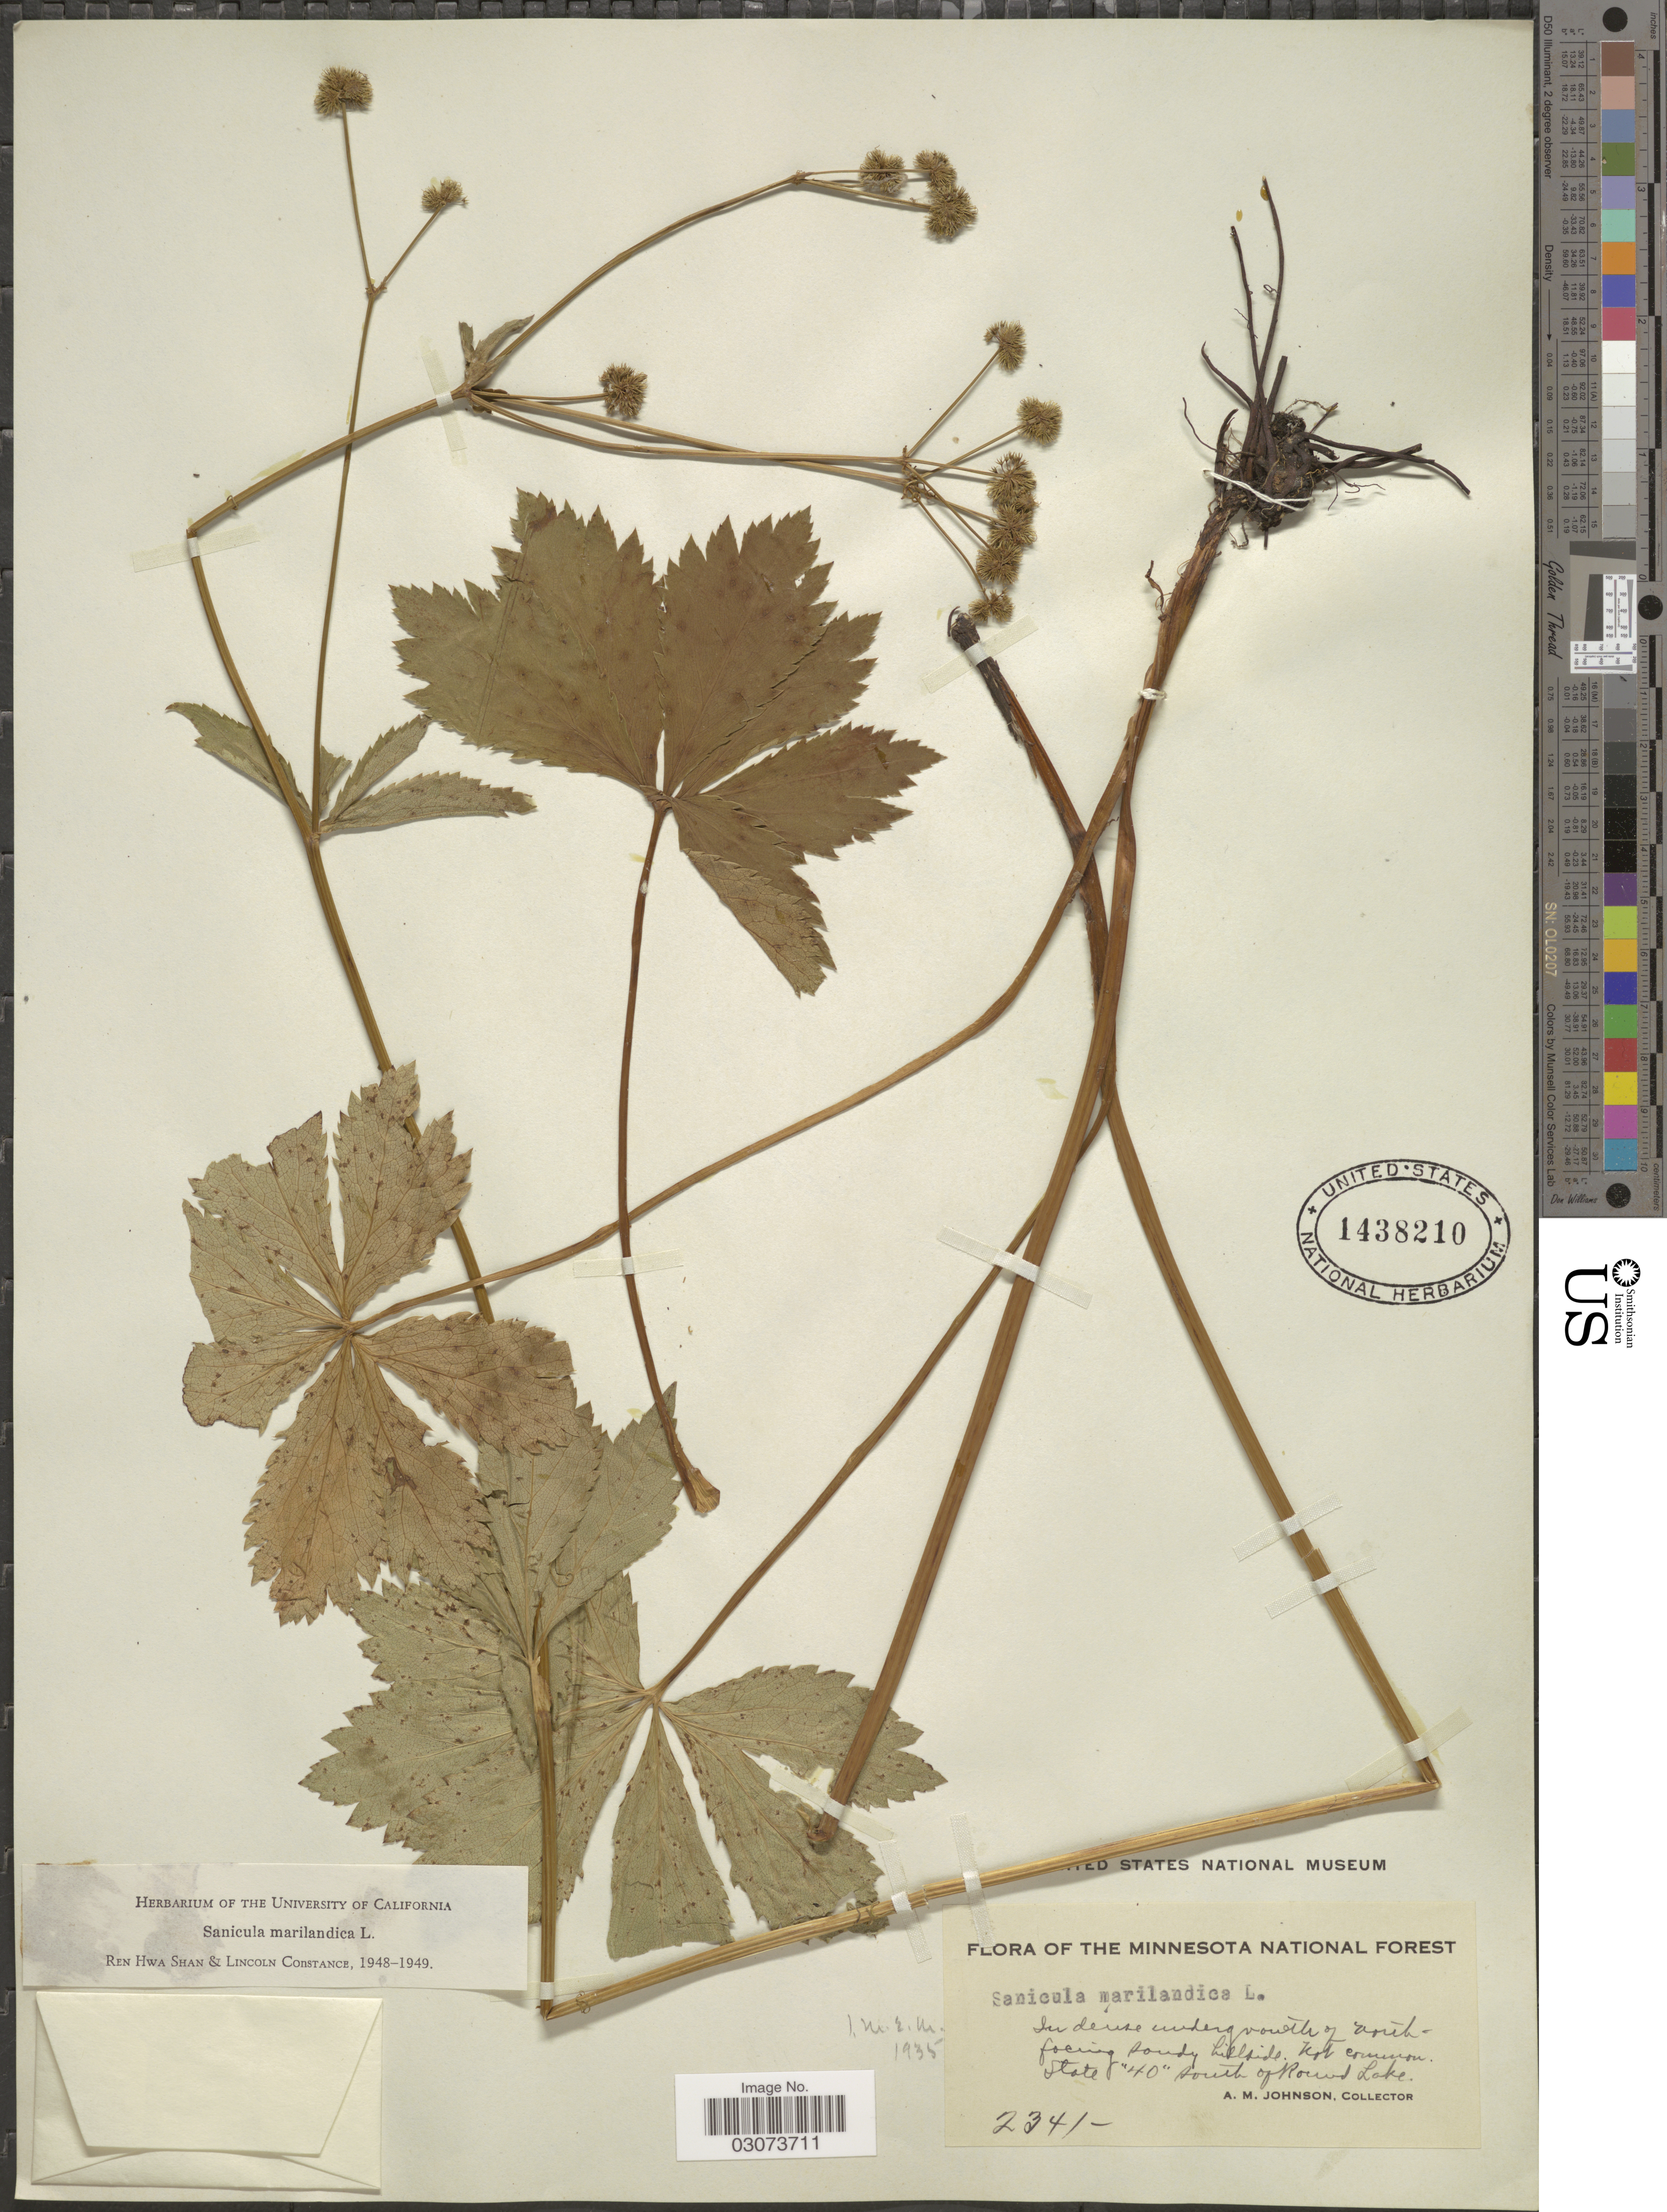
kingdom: Plantae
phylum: Tracheophyta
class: Magnoliopsida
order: Apiales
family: Apiaceae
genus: Sanicula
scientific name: Sanicula marilandica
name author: L.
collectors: A. M. Johnson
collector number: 2341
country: United States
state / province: Minnesota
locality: Minnesota National Forest. State "40" south of Round Lake.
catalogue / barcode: US 1438210